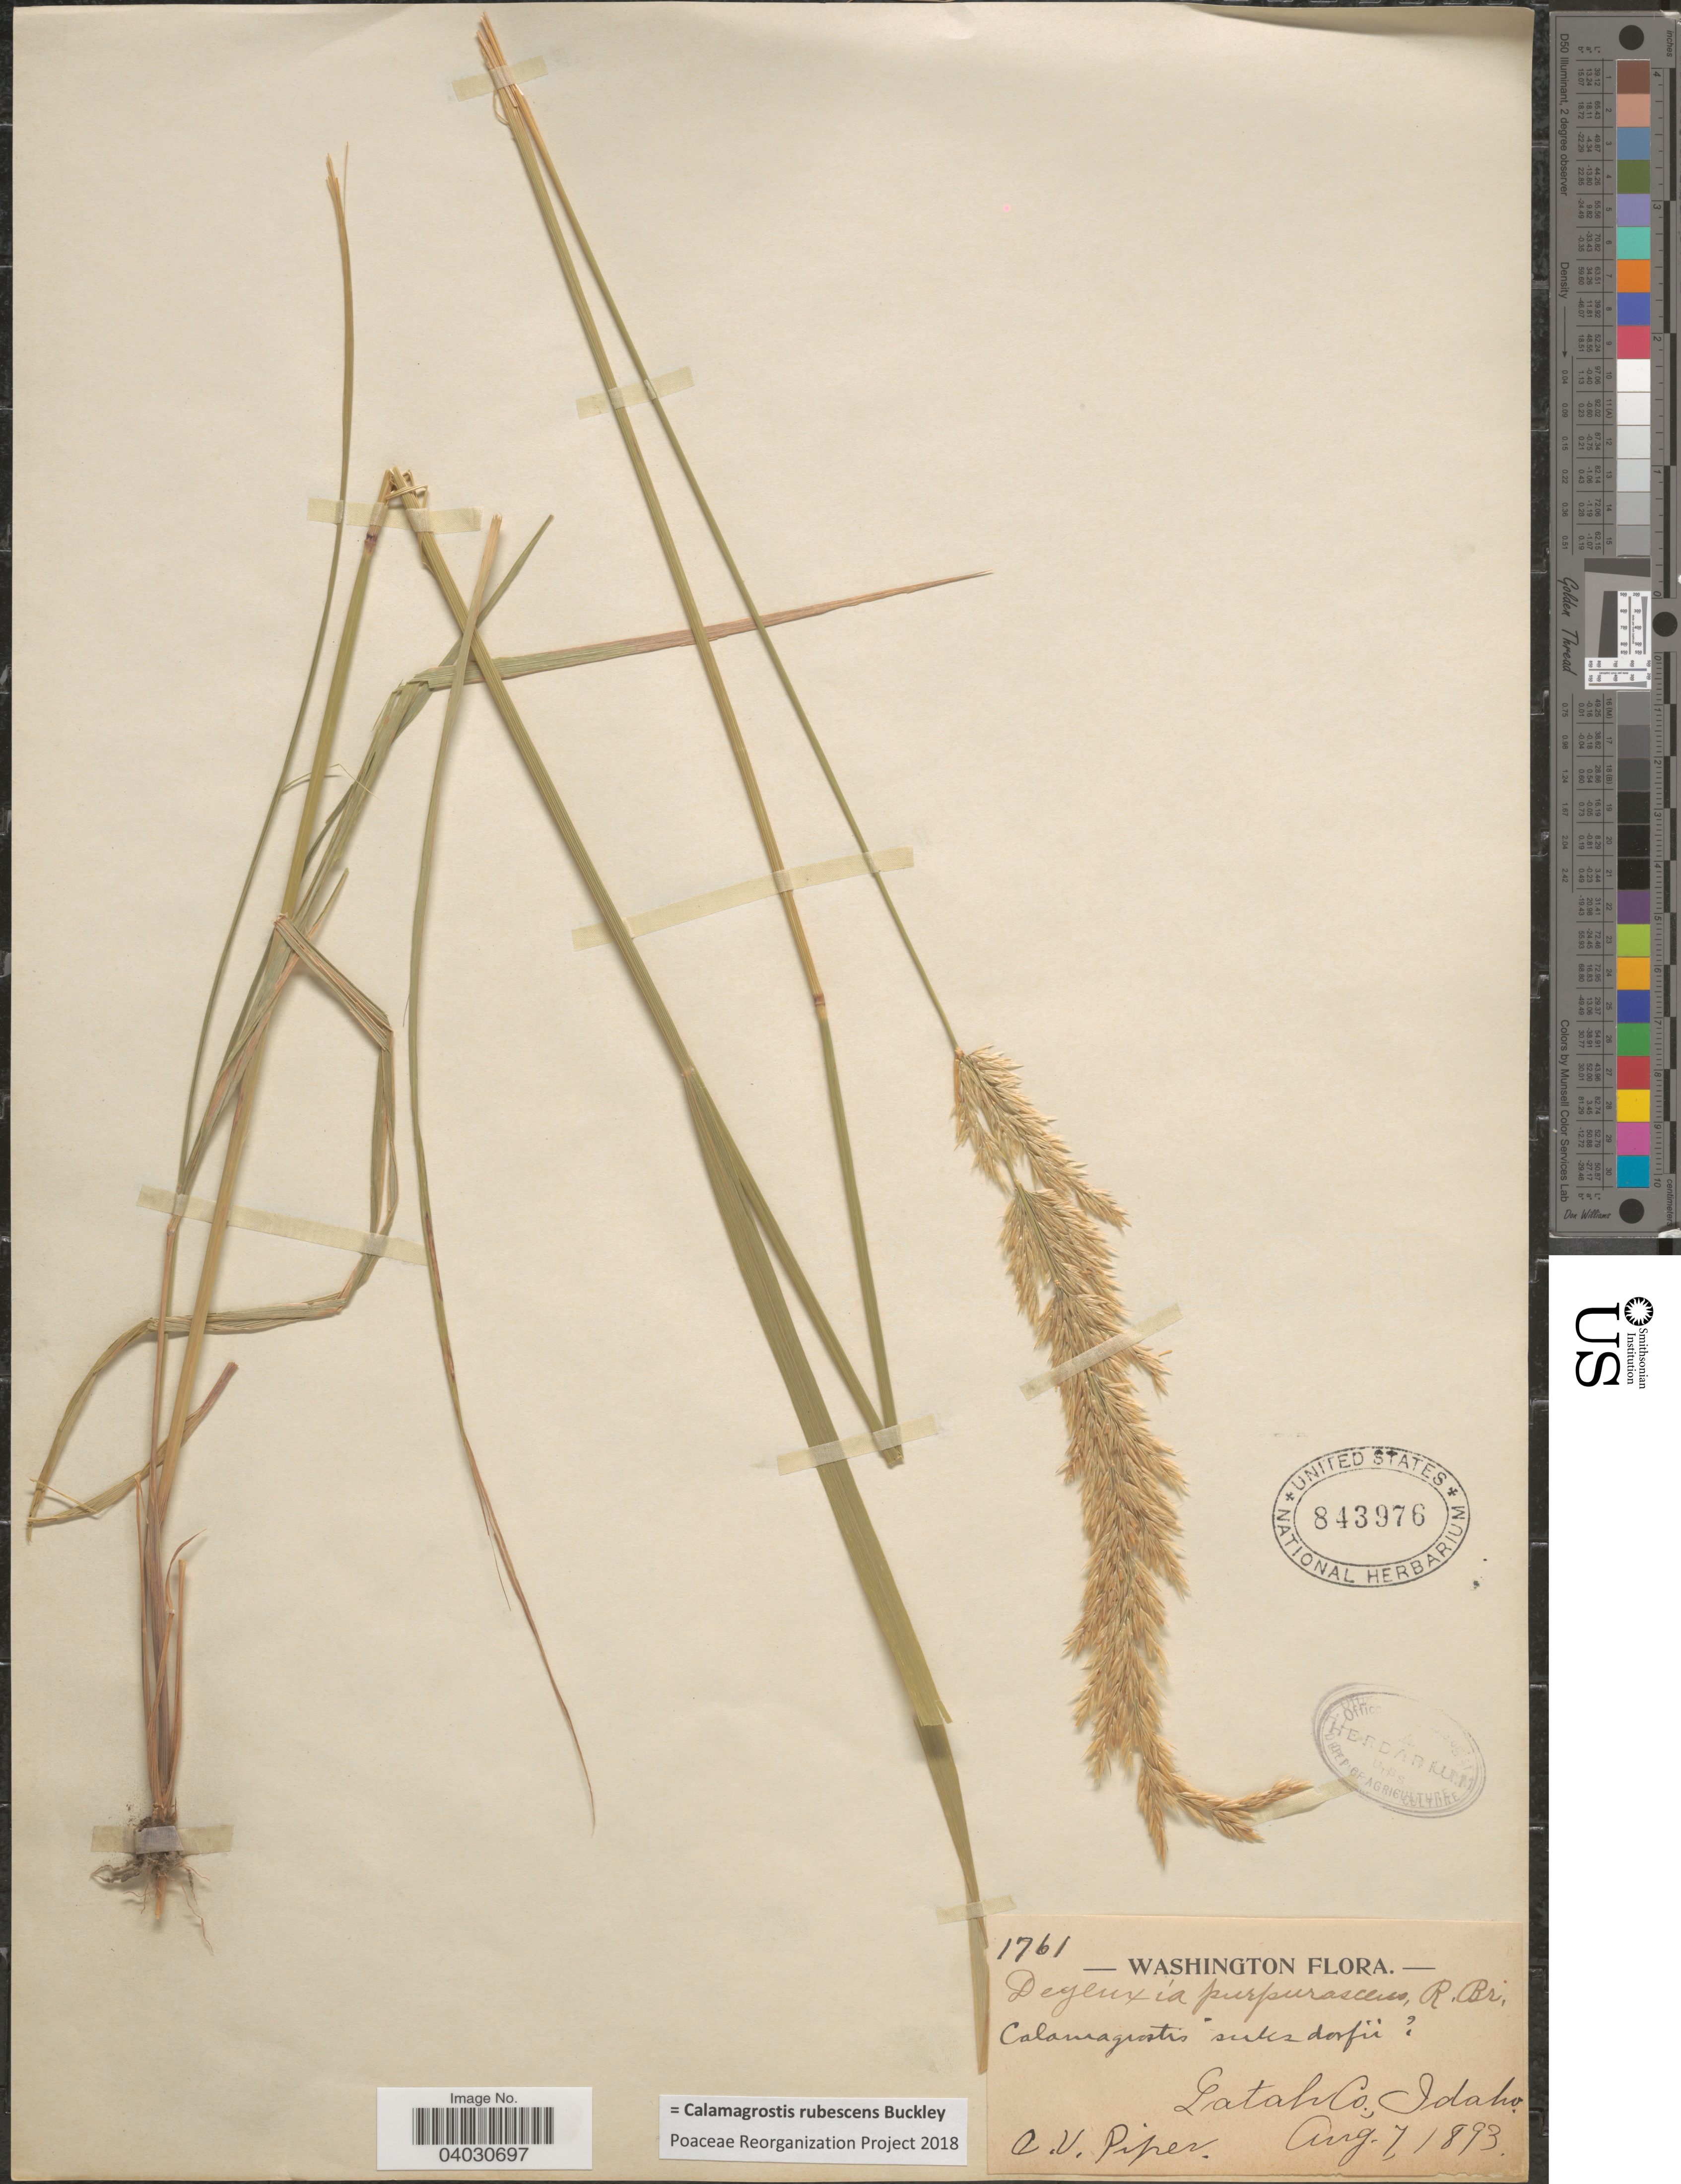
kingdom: Plantae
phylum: Tracheophyta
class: Liliopsida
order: Poales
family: Poaceae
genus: Calamagrostis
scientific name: Calamagrostis rubescens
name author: Buckley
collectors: C. V. Piper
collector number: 1761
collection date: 1893-08-07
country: United States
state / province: Idaho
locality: Latah Co.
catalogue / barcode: US 843976